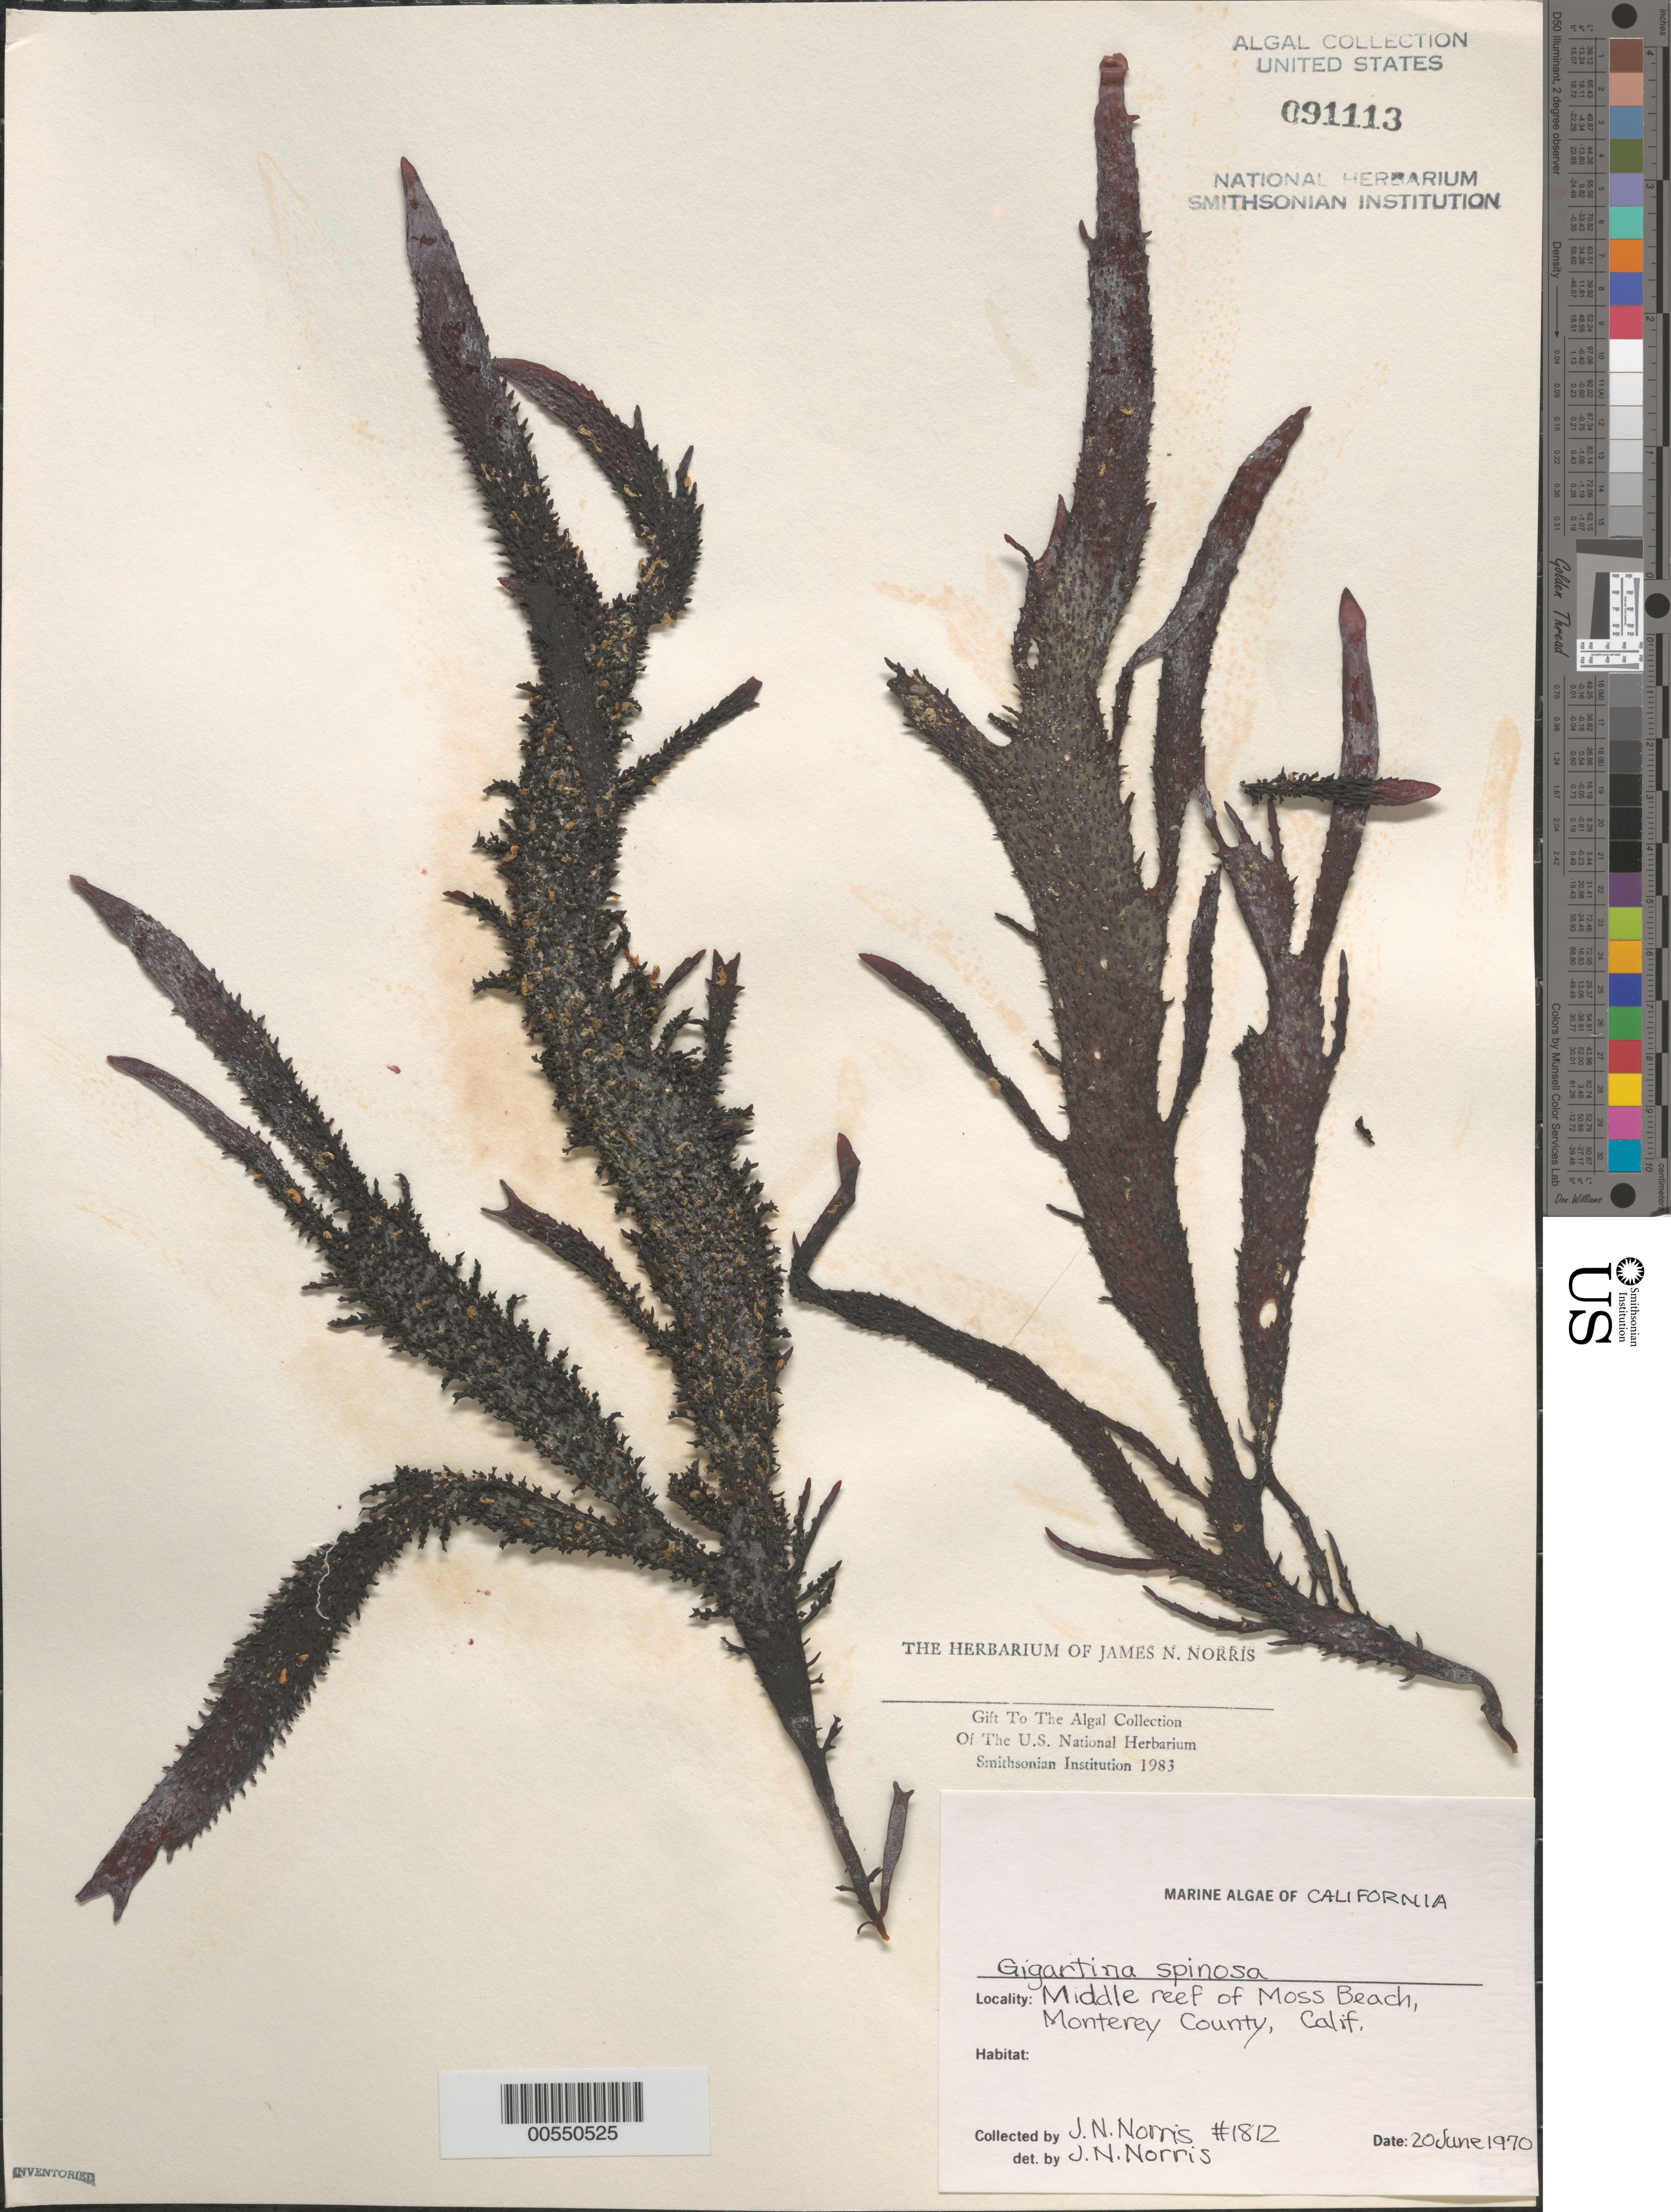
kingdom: Plantae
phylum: Rhodophyta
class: Florideophyceae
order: Gigartinales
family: Gigartinaceae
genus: Chondracanthus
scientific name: Chondracanthus spinosus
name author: (Kütz.) Guiry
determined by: Algae name updating Project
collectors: J. N. Norris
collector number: JN-1812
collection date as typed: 20 Jun 1970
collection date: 1970-06-20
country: United States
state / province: California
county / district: Monterey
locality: Middle Reef of Moss Beach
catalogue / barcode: US 91113